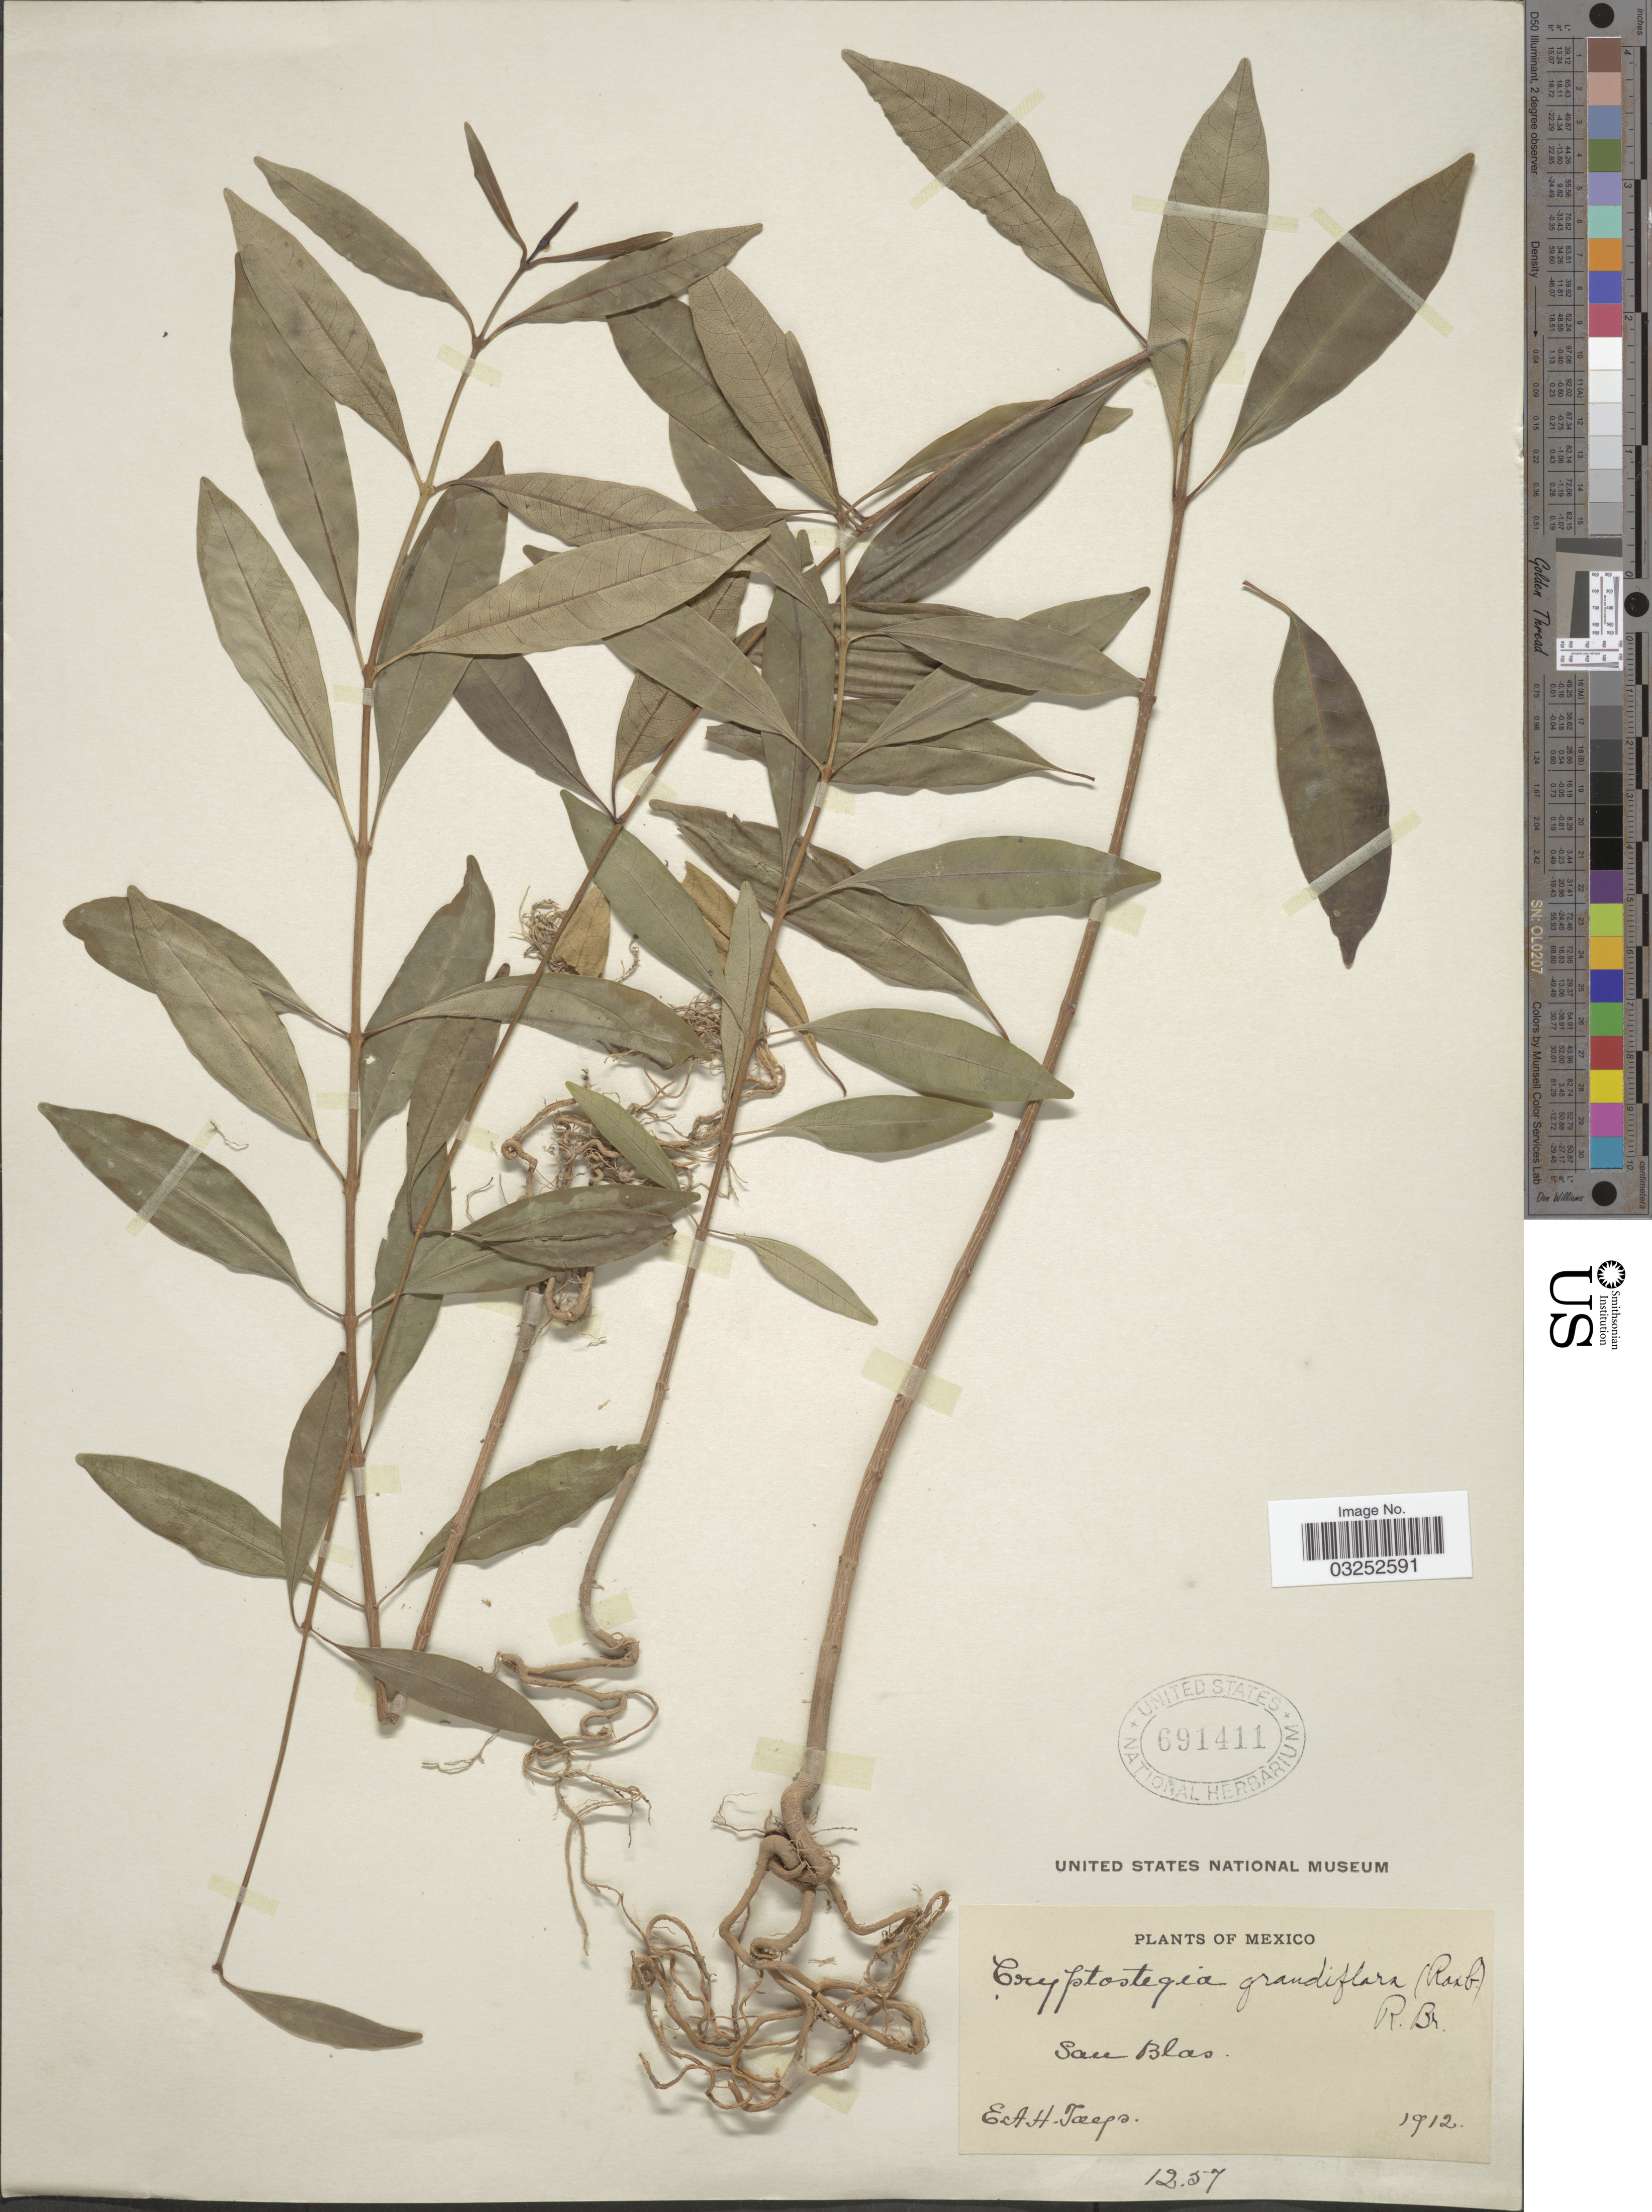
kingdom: Plantae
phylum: Tracheophyta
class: Magnoliopsida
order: Gentianales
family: Apocynaceae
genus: Cryptostegia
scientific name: Cryptostegia grandiflora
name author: Roxb. ex R. Br.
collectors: E. Tays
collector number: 1257?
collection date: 1912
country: Mexico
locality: San Blas.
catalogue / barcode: US 691411